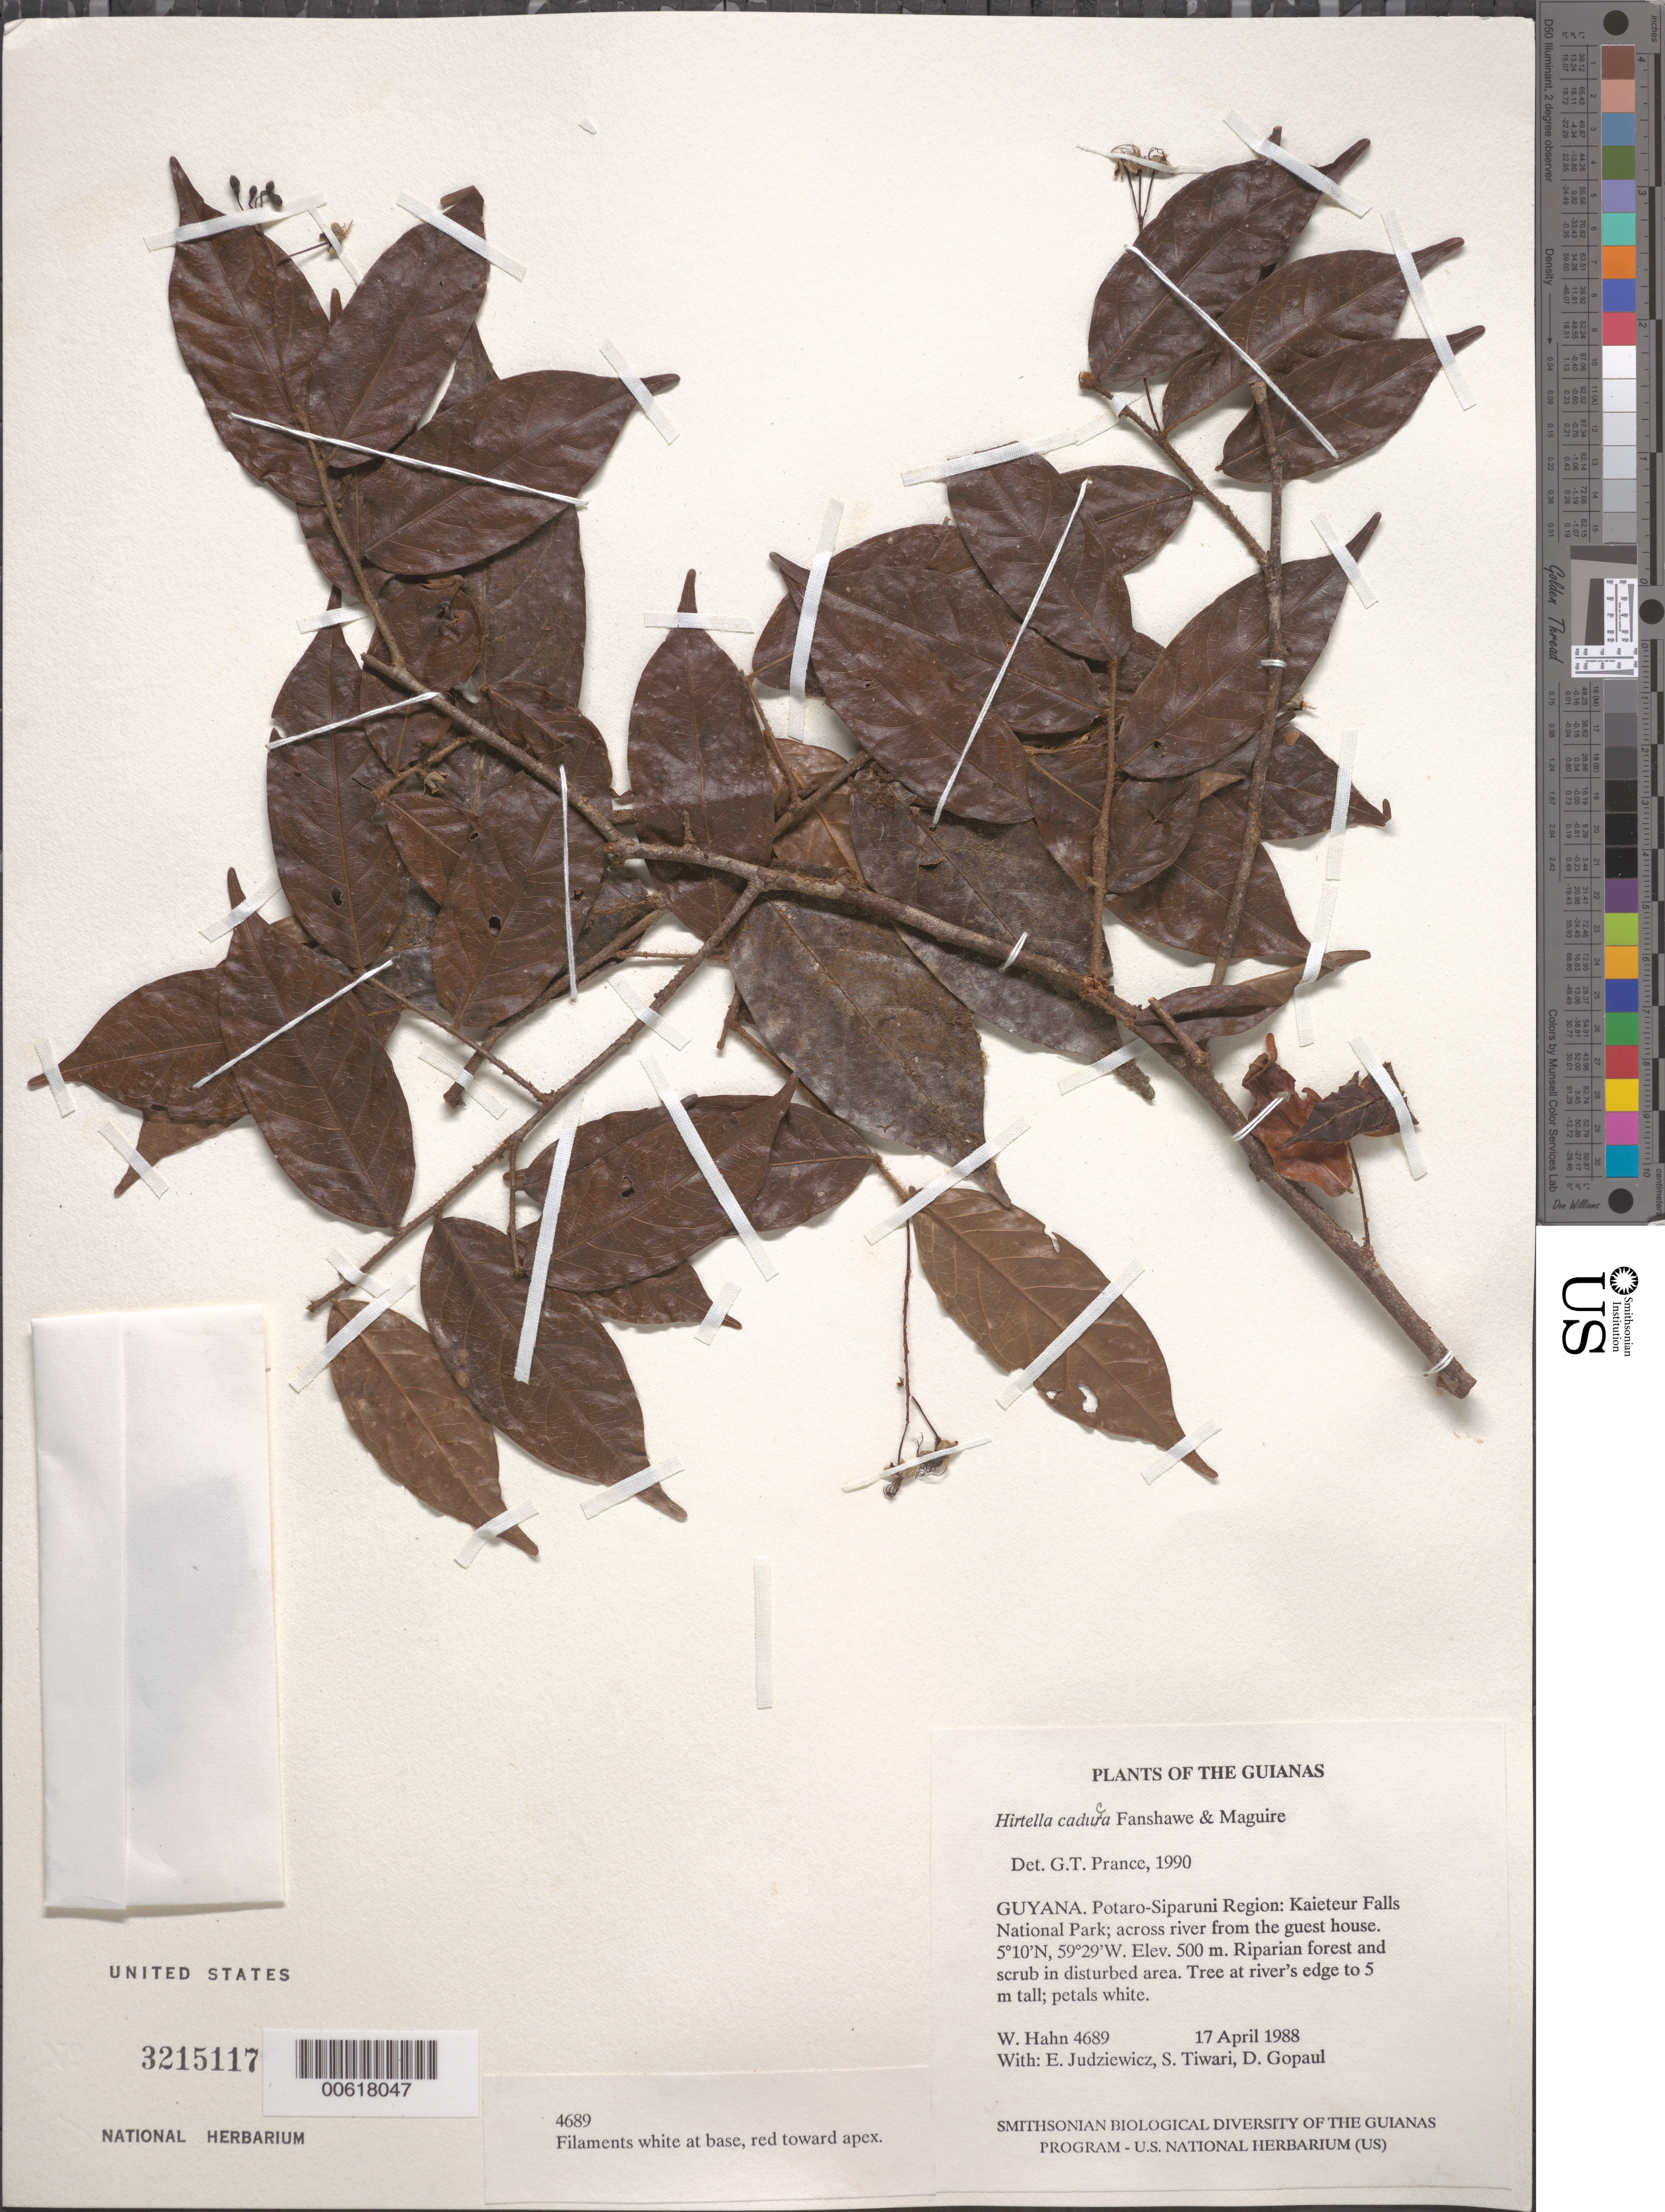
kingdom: Plantae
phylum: Tracheophyta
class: Magnoliopsida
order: Malpighiales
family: Chrysobalanaceae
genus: Hirtella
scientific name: Hirtella caduca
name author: Fanshawe & Maguire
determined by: Prance, G. T.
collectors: W. Hahn, E. J. Judziewicz, S. Tiwari & D. Gopaul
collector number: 4689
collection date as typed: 17 April 1988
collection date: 1988-04-17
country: Guyana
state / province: Potaro-Siparuni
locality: Kaieteur Falls National Park; across river from the guest house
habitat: Riparian forest and scrub in disturbed area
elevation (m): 500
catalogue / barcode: US 3215117